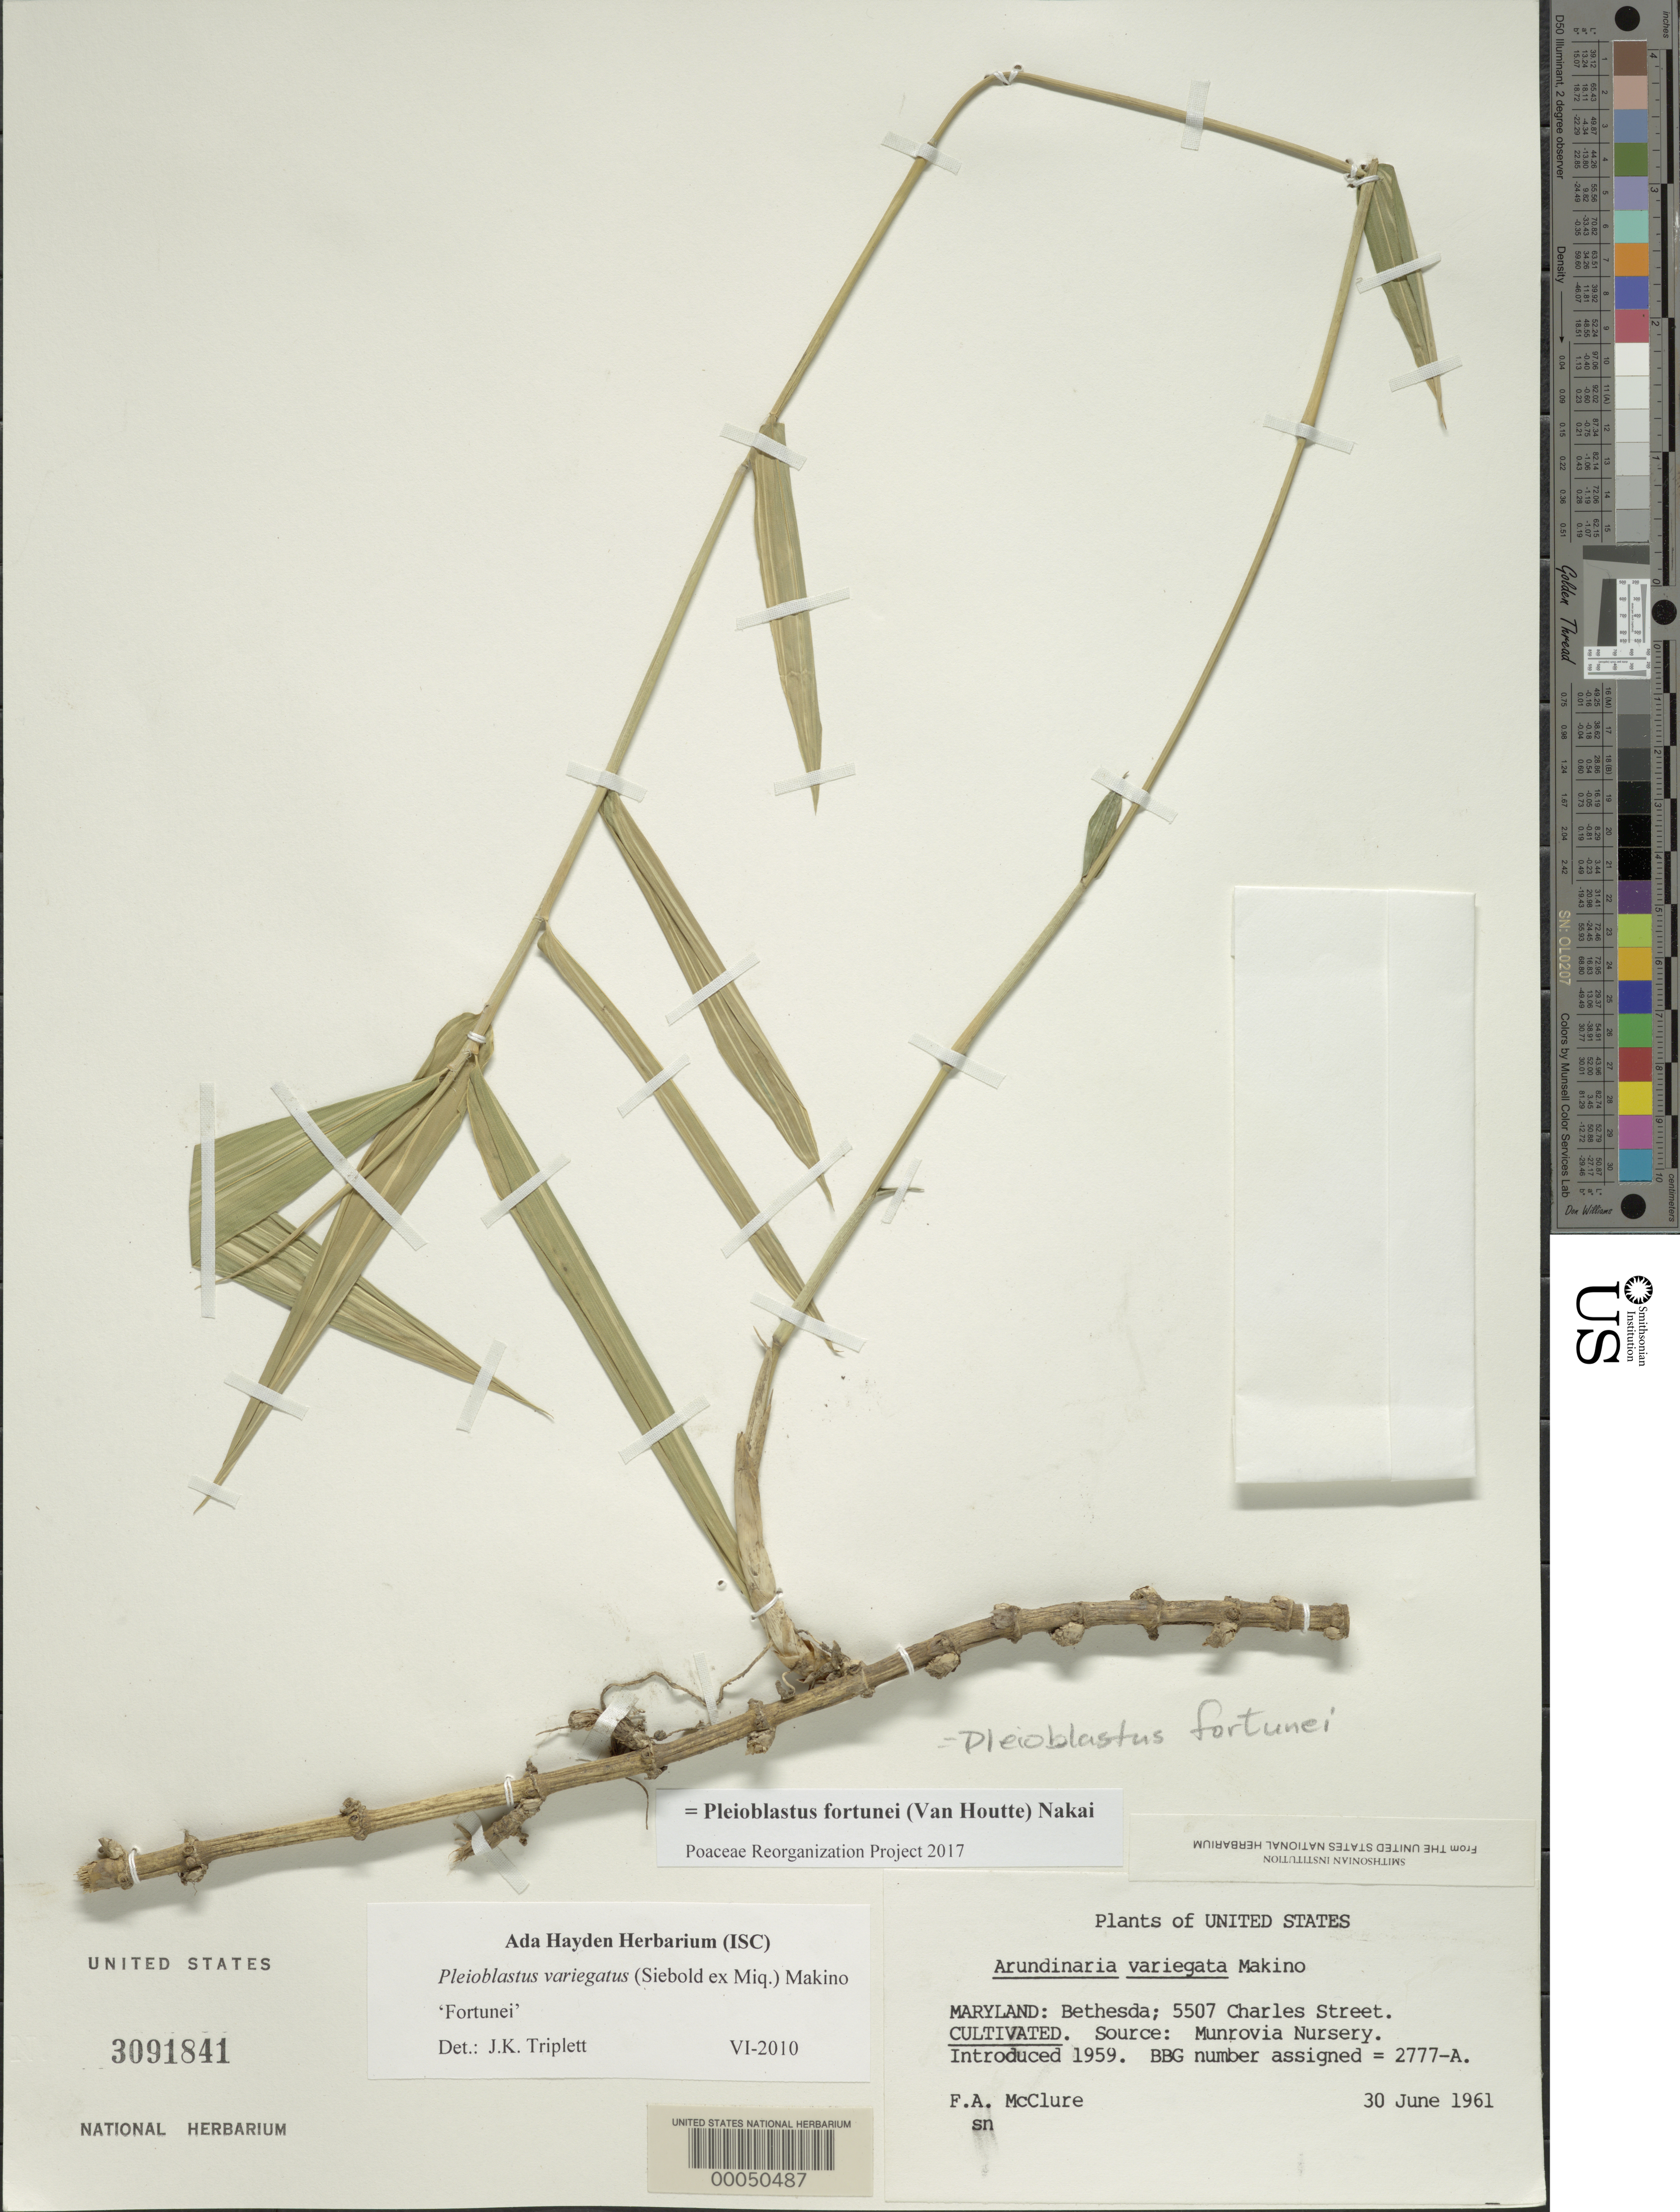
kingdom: Plantae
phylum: Tracheophyta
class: Liliopsida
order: Poales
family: Poaceae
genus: Pleioblastus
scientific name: Pleioblastus fortunei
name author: (Van Houtte) Nakai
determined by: Poaceae Reorganization Project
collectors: F. A. McClure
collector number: BBG 2777-A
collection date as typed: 30 Jun 1961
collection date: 1961-06-30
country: United States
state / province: Maryland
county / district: Montgomery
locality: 5507 Charles Street, Bethesda (McClure's garden)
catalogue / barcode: US 3091841